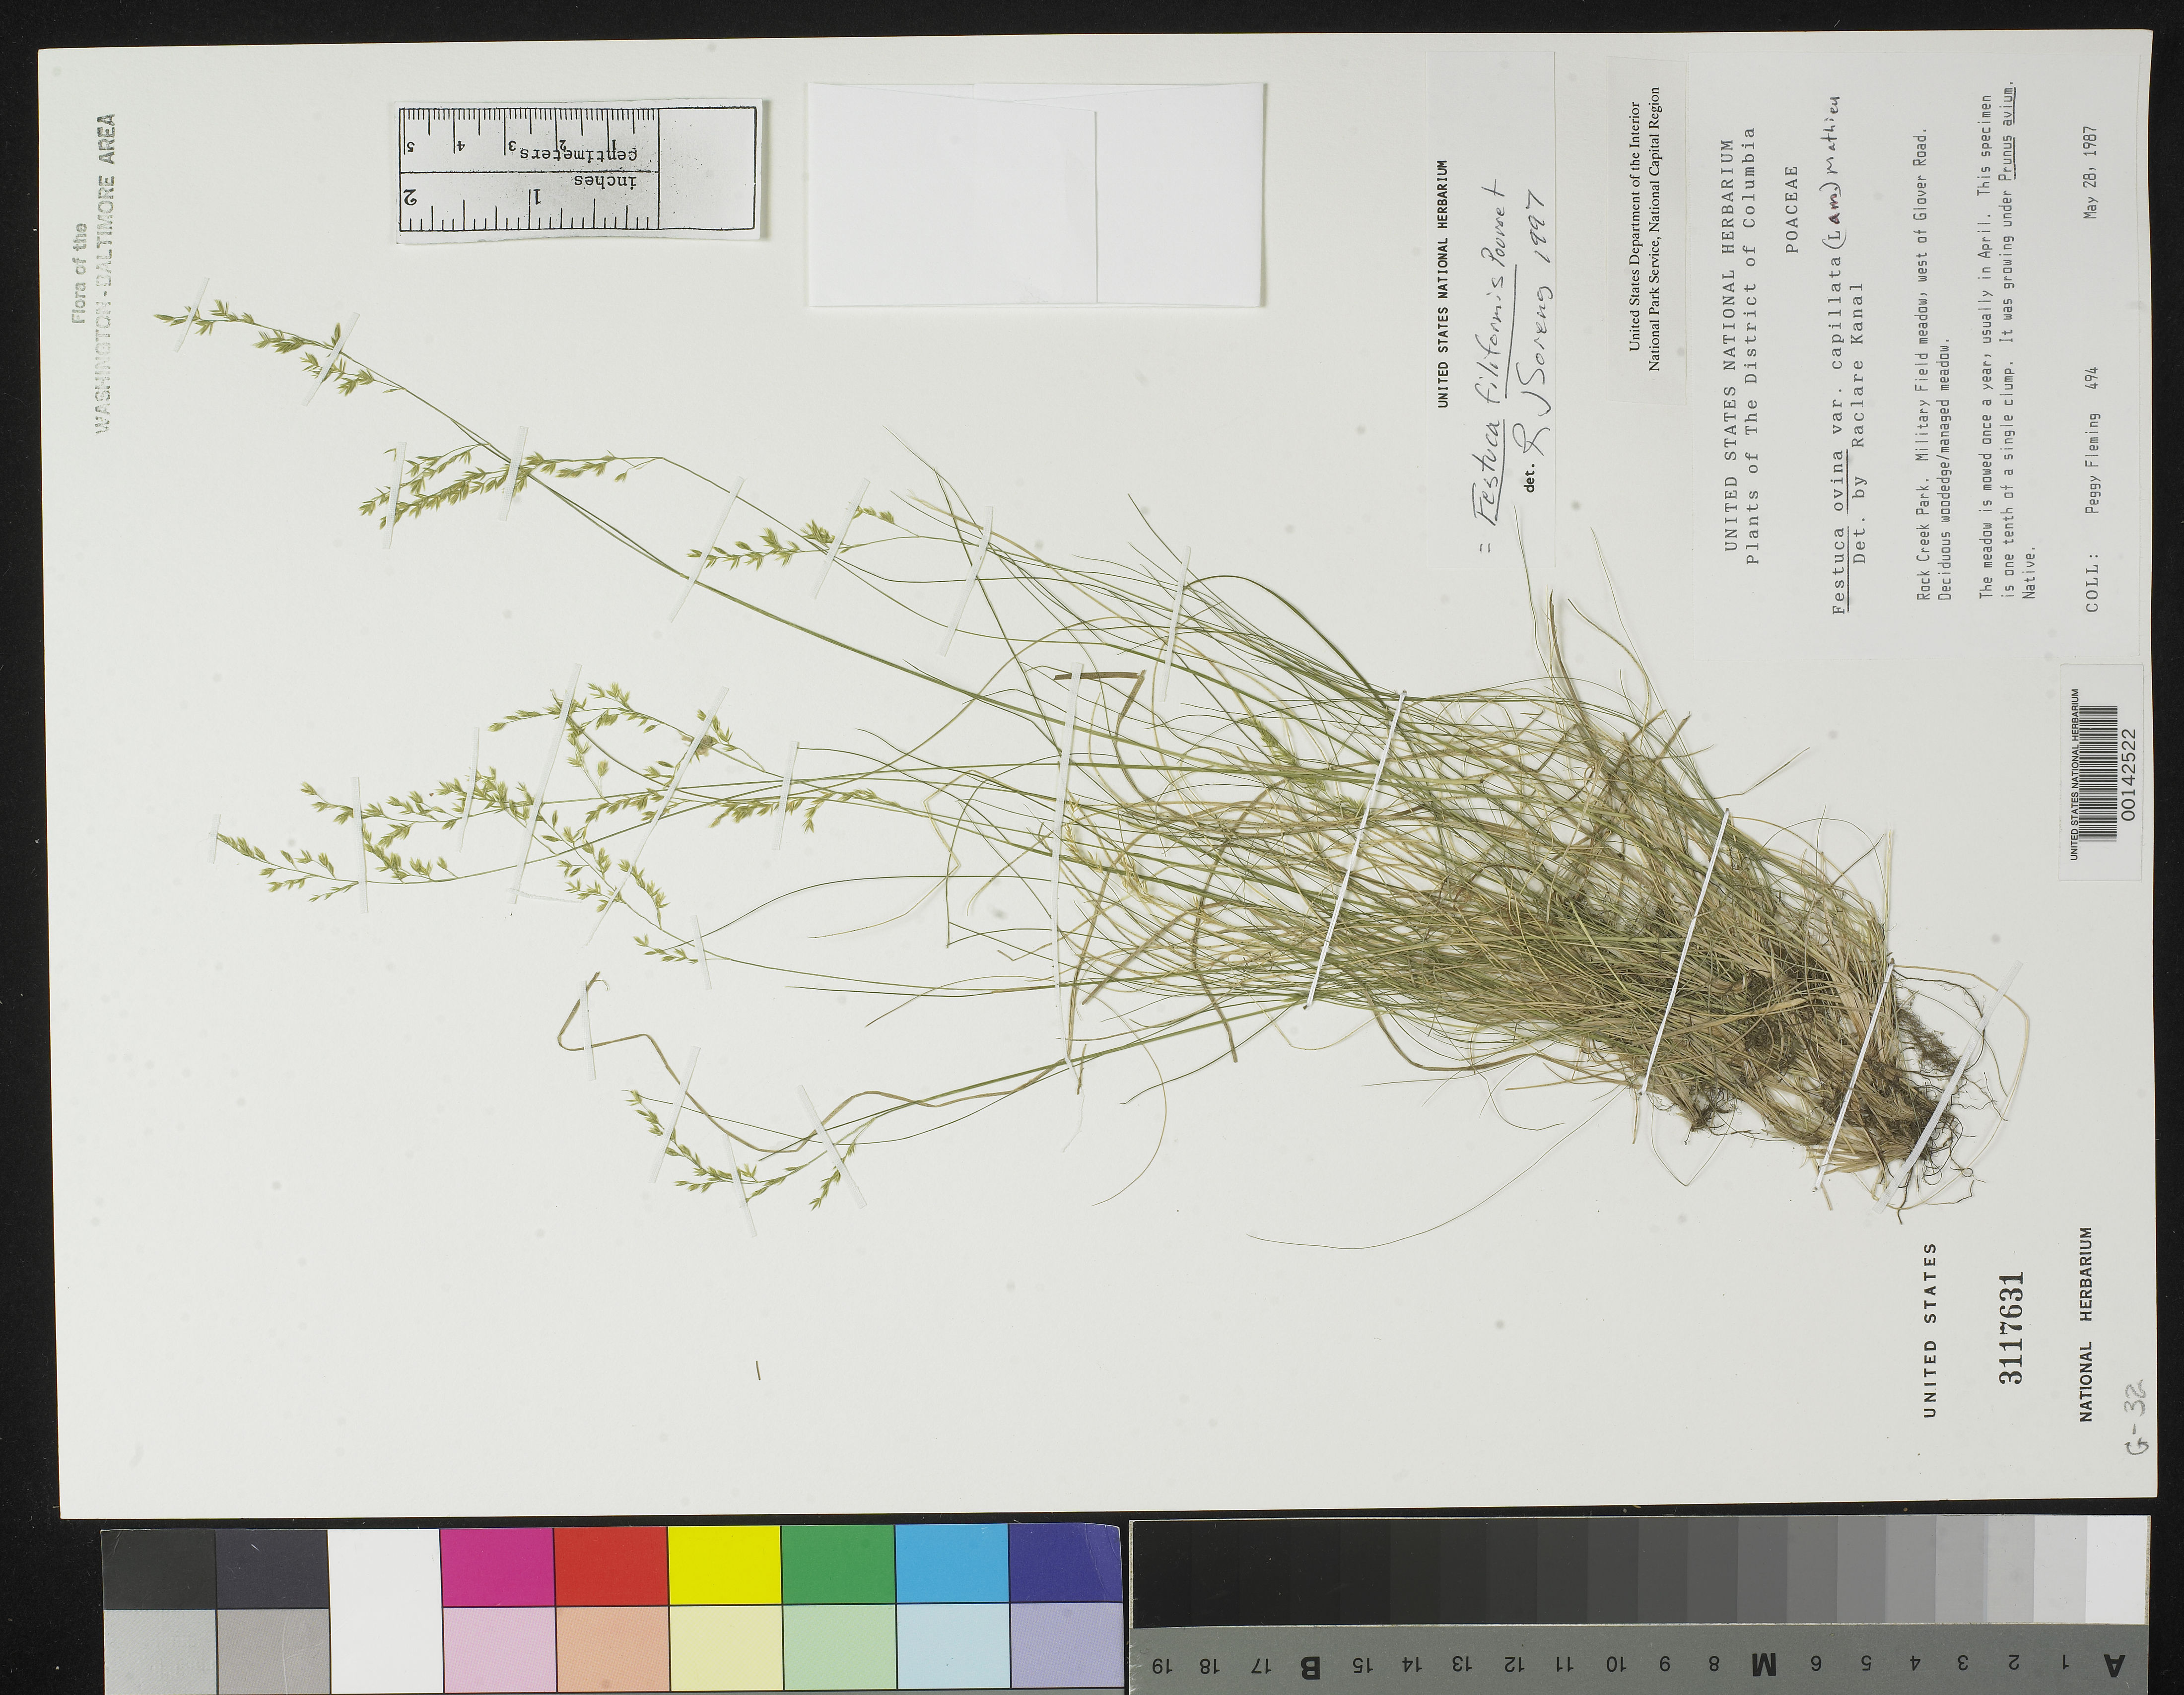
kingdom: Plantae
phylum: Tracheophyta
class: Liliopsida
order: Poales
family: Poaceae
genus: Festuca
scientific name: Festuca filiformis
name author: Pourr.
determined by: Soreng, Robert J., Research Associate (BOT), Smithsonian Institution - National Museum of Natural History (UNITED STATES)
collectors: P. Fleming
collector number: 494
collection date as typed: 28 May 1987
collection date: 1987-05-28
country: United States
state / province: District of Columbia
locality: Rock Creek Park, Military Field meadow, west of Glover Road. Rock Creek Park and Vicinity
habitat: Deciduous woodedge/managed meadow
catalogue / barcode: US 3117631